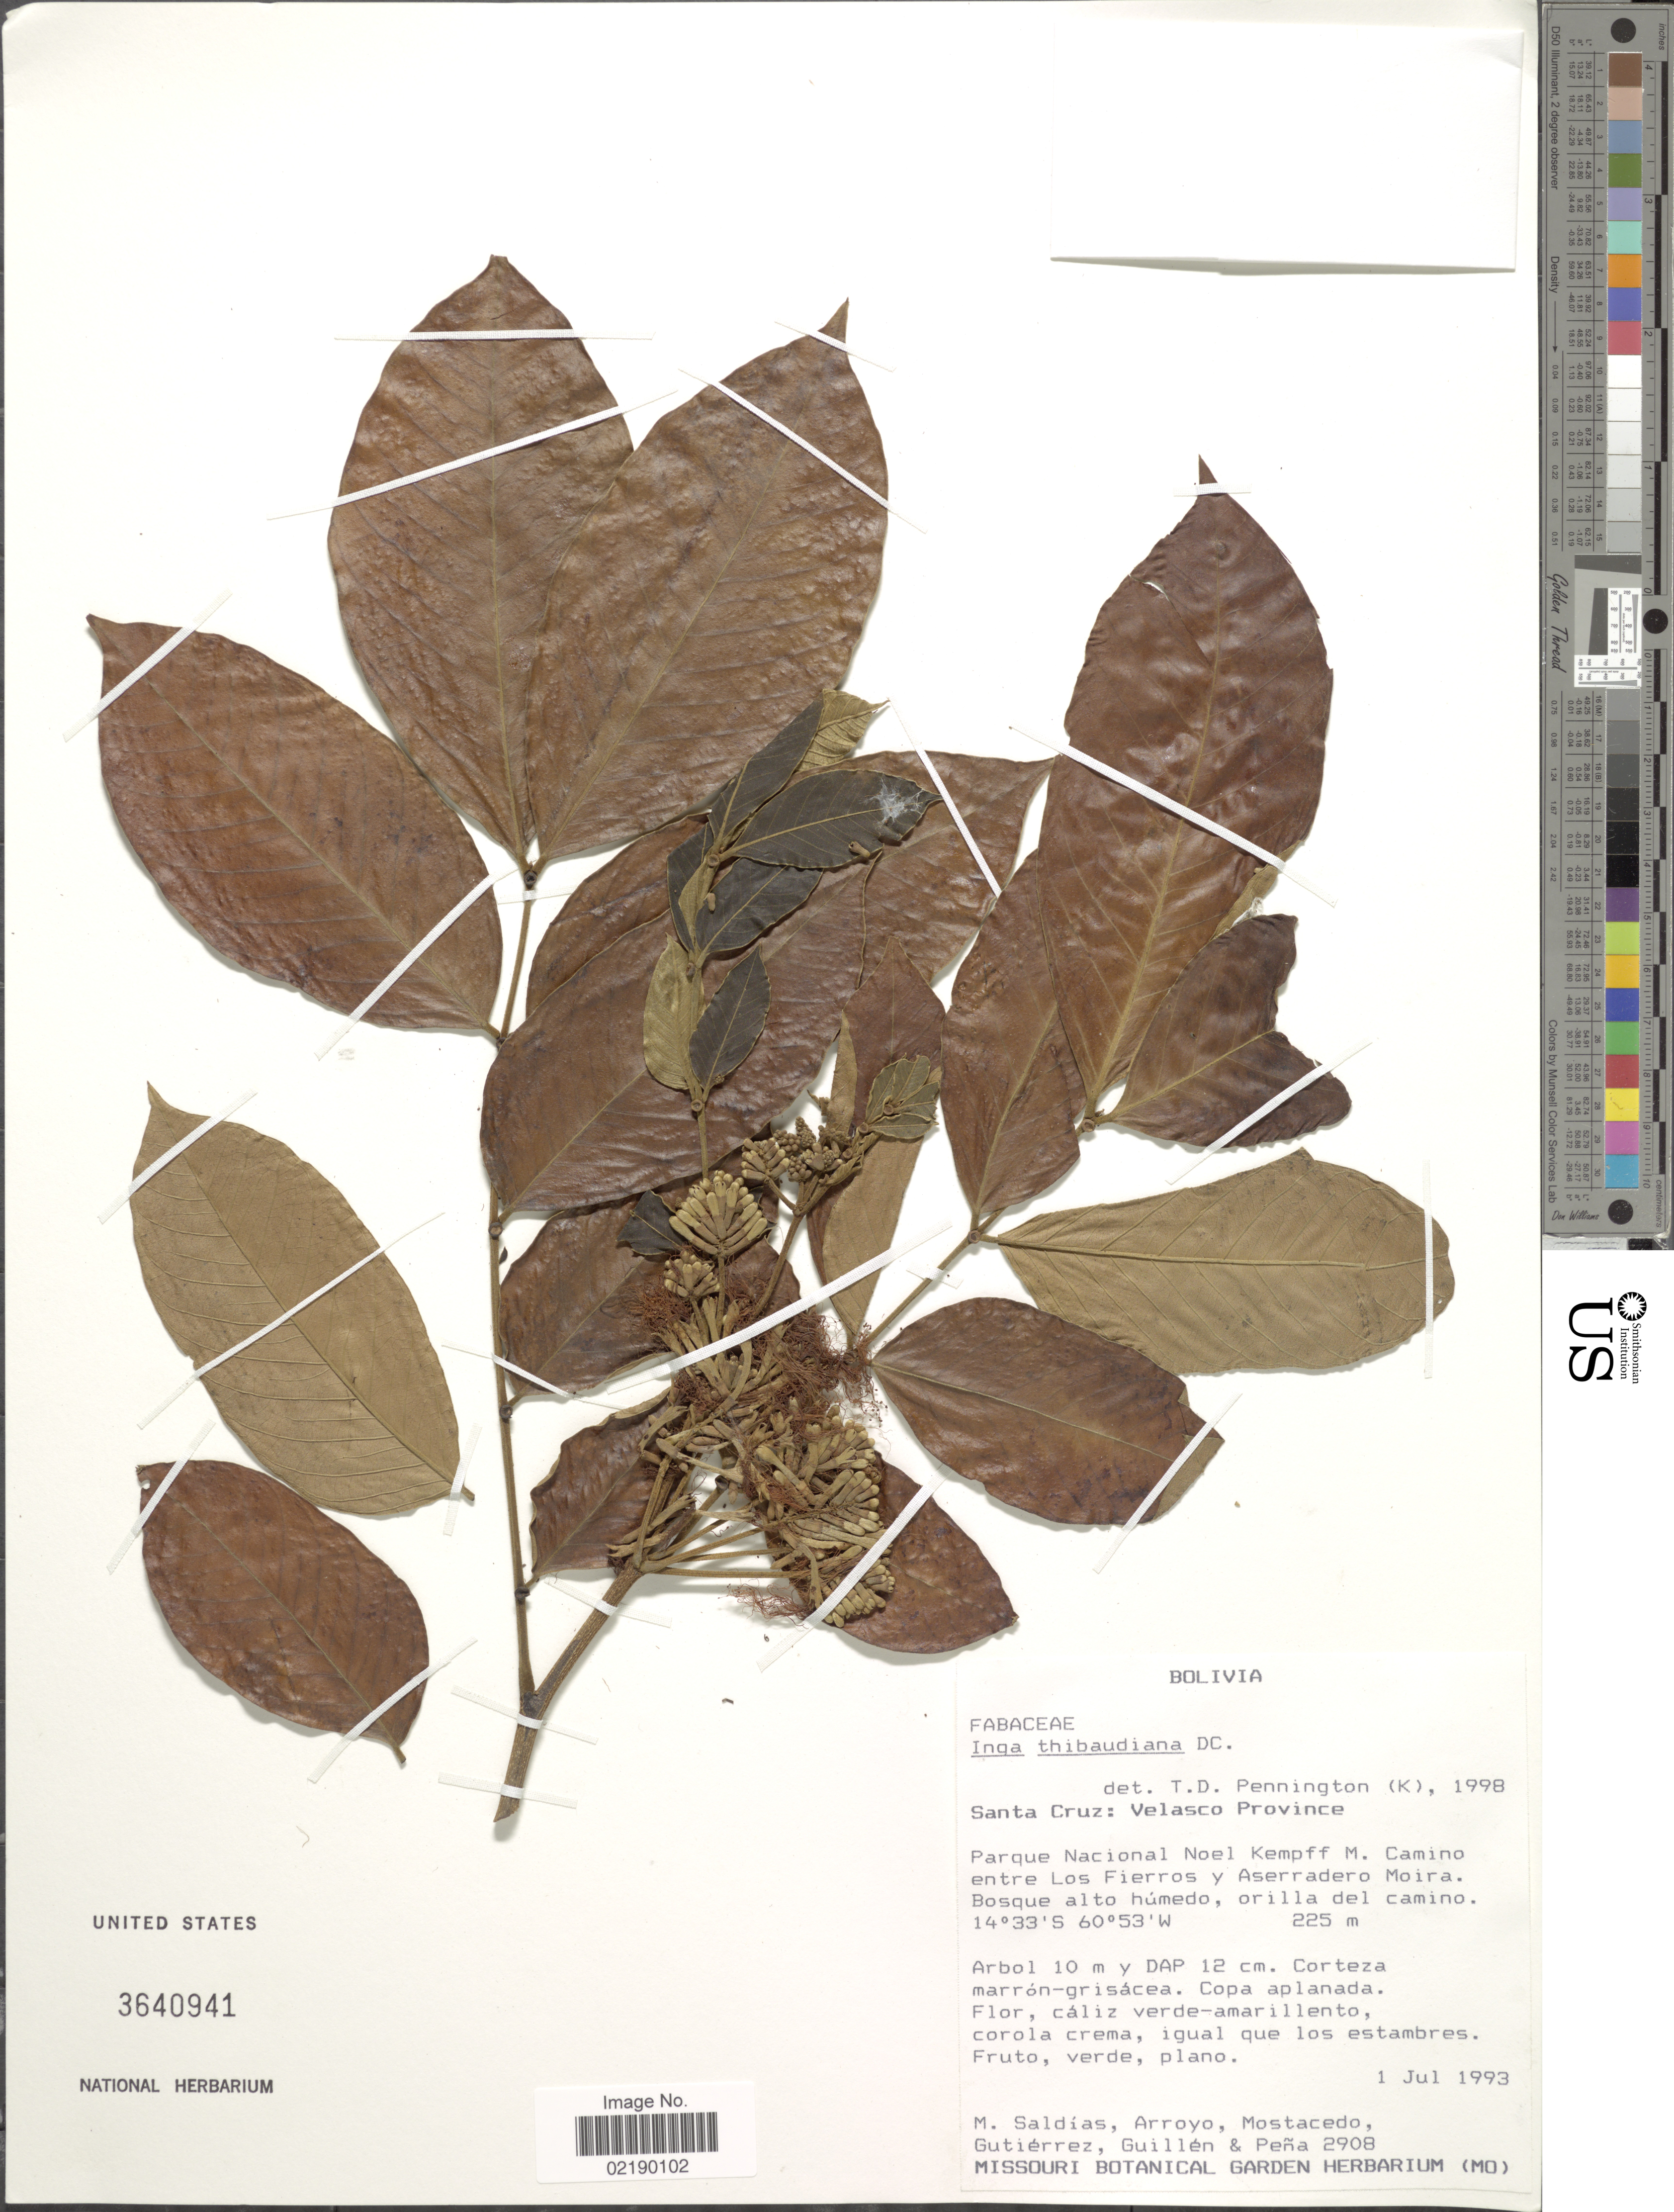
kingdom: Plantae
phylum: Tracheophyta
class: Magnoliopsida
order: Fabales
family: Fabaceae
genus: Inga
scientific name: Inga thibaudiana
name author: DC.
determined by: Pennington, T. D., (K)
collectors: M. Saldias, Arroyo, --, Mostacedo, --, Gutiérrez, -- & et al.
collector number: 2908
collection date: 1993-07-01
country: Bolivia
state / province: Santa Cruz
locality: Velasco Province, Parque Nacional Noel Kempff M. Camino entre Los Fierros y Aserradero Moira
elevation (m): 225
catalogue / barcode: US 3640941